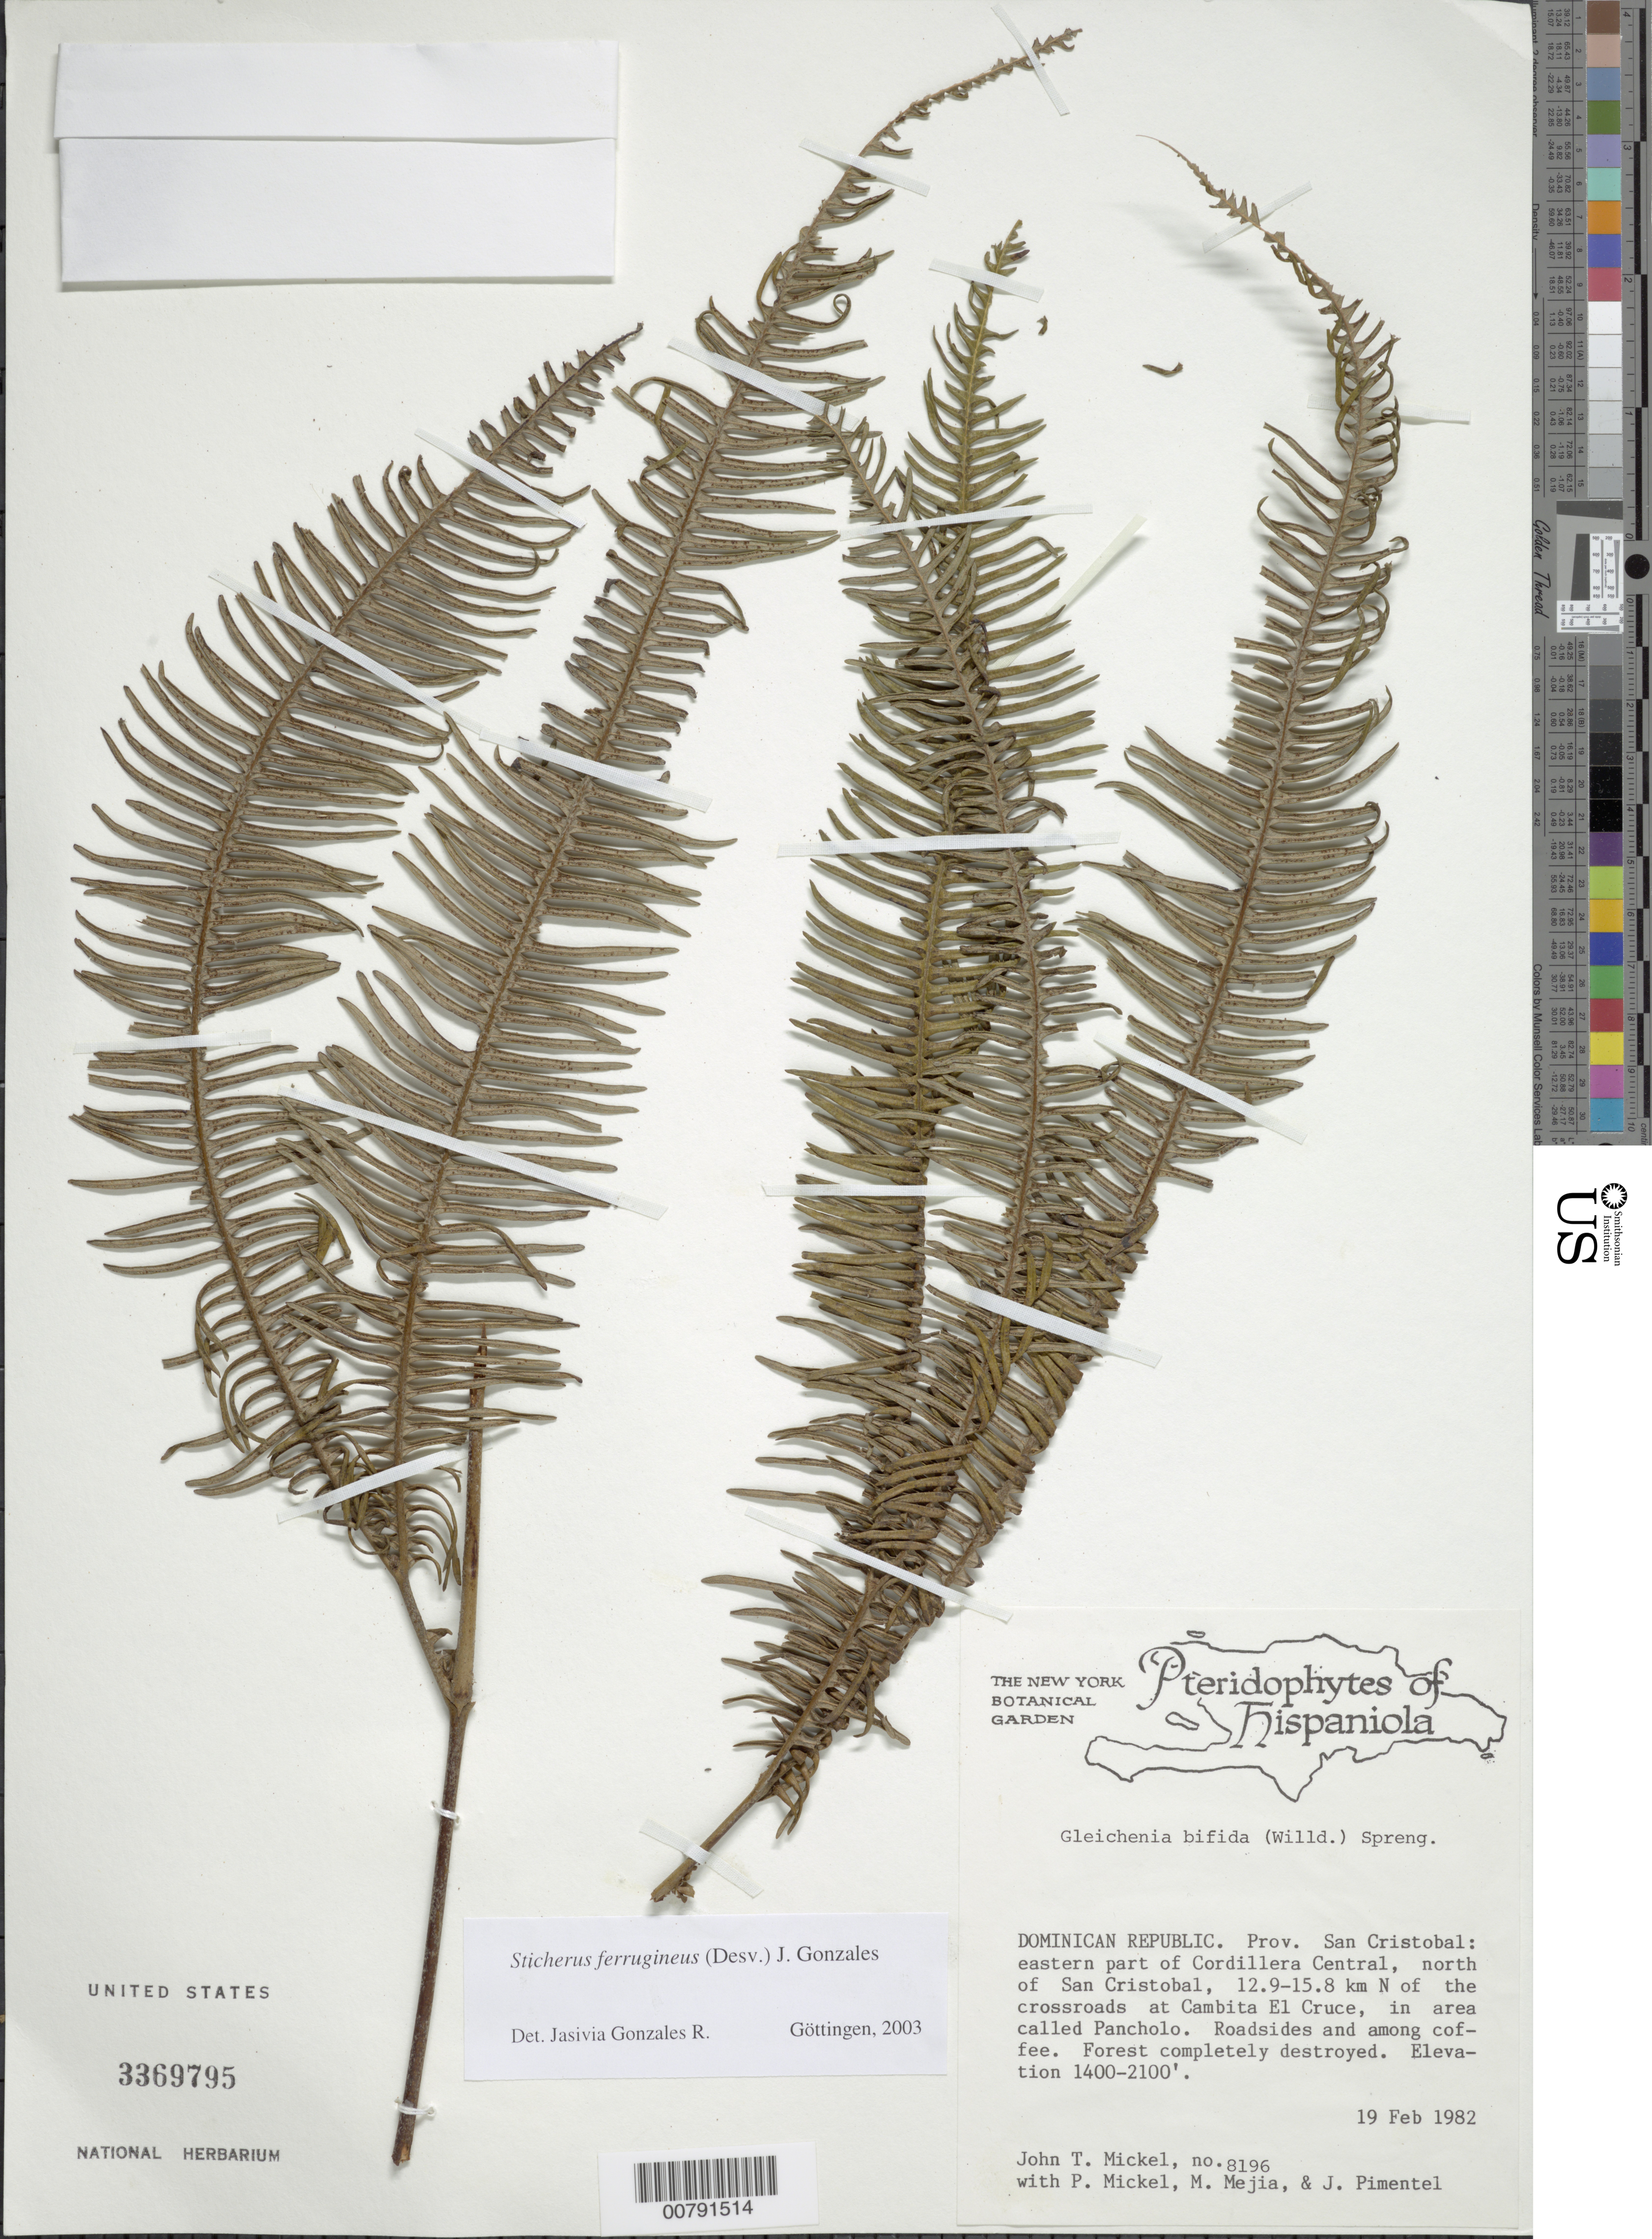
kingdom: Plantae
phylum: Tracheophyta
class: Polypodiopsida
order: Gleicheniales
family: Gleicheniaceae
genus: Sticherus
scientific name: Sticherus ferrugineus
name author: (Desv.) J. Gonzales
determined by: Gonzales R., J.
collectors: J. T. Mickel, P. Mickel, M. Mejia & J. Pimentel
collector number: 8196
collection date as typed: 19 Feb 1982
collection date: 1982-02-19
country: Dominican Republic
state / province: San Cristobal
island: Hispaniola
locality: Cordillera Central, eastern part, N of San Cristobal, 12.9-15.8 km N of crossroads at Cambita El Cruce, area called Pancholo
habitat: Roadsides and among coffee; forest compeltely destroyed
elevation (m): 427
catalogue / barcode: US 3369795